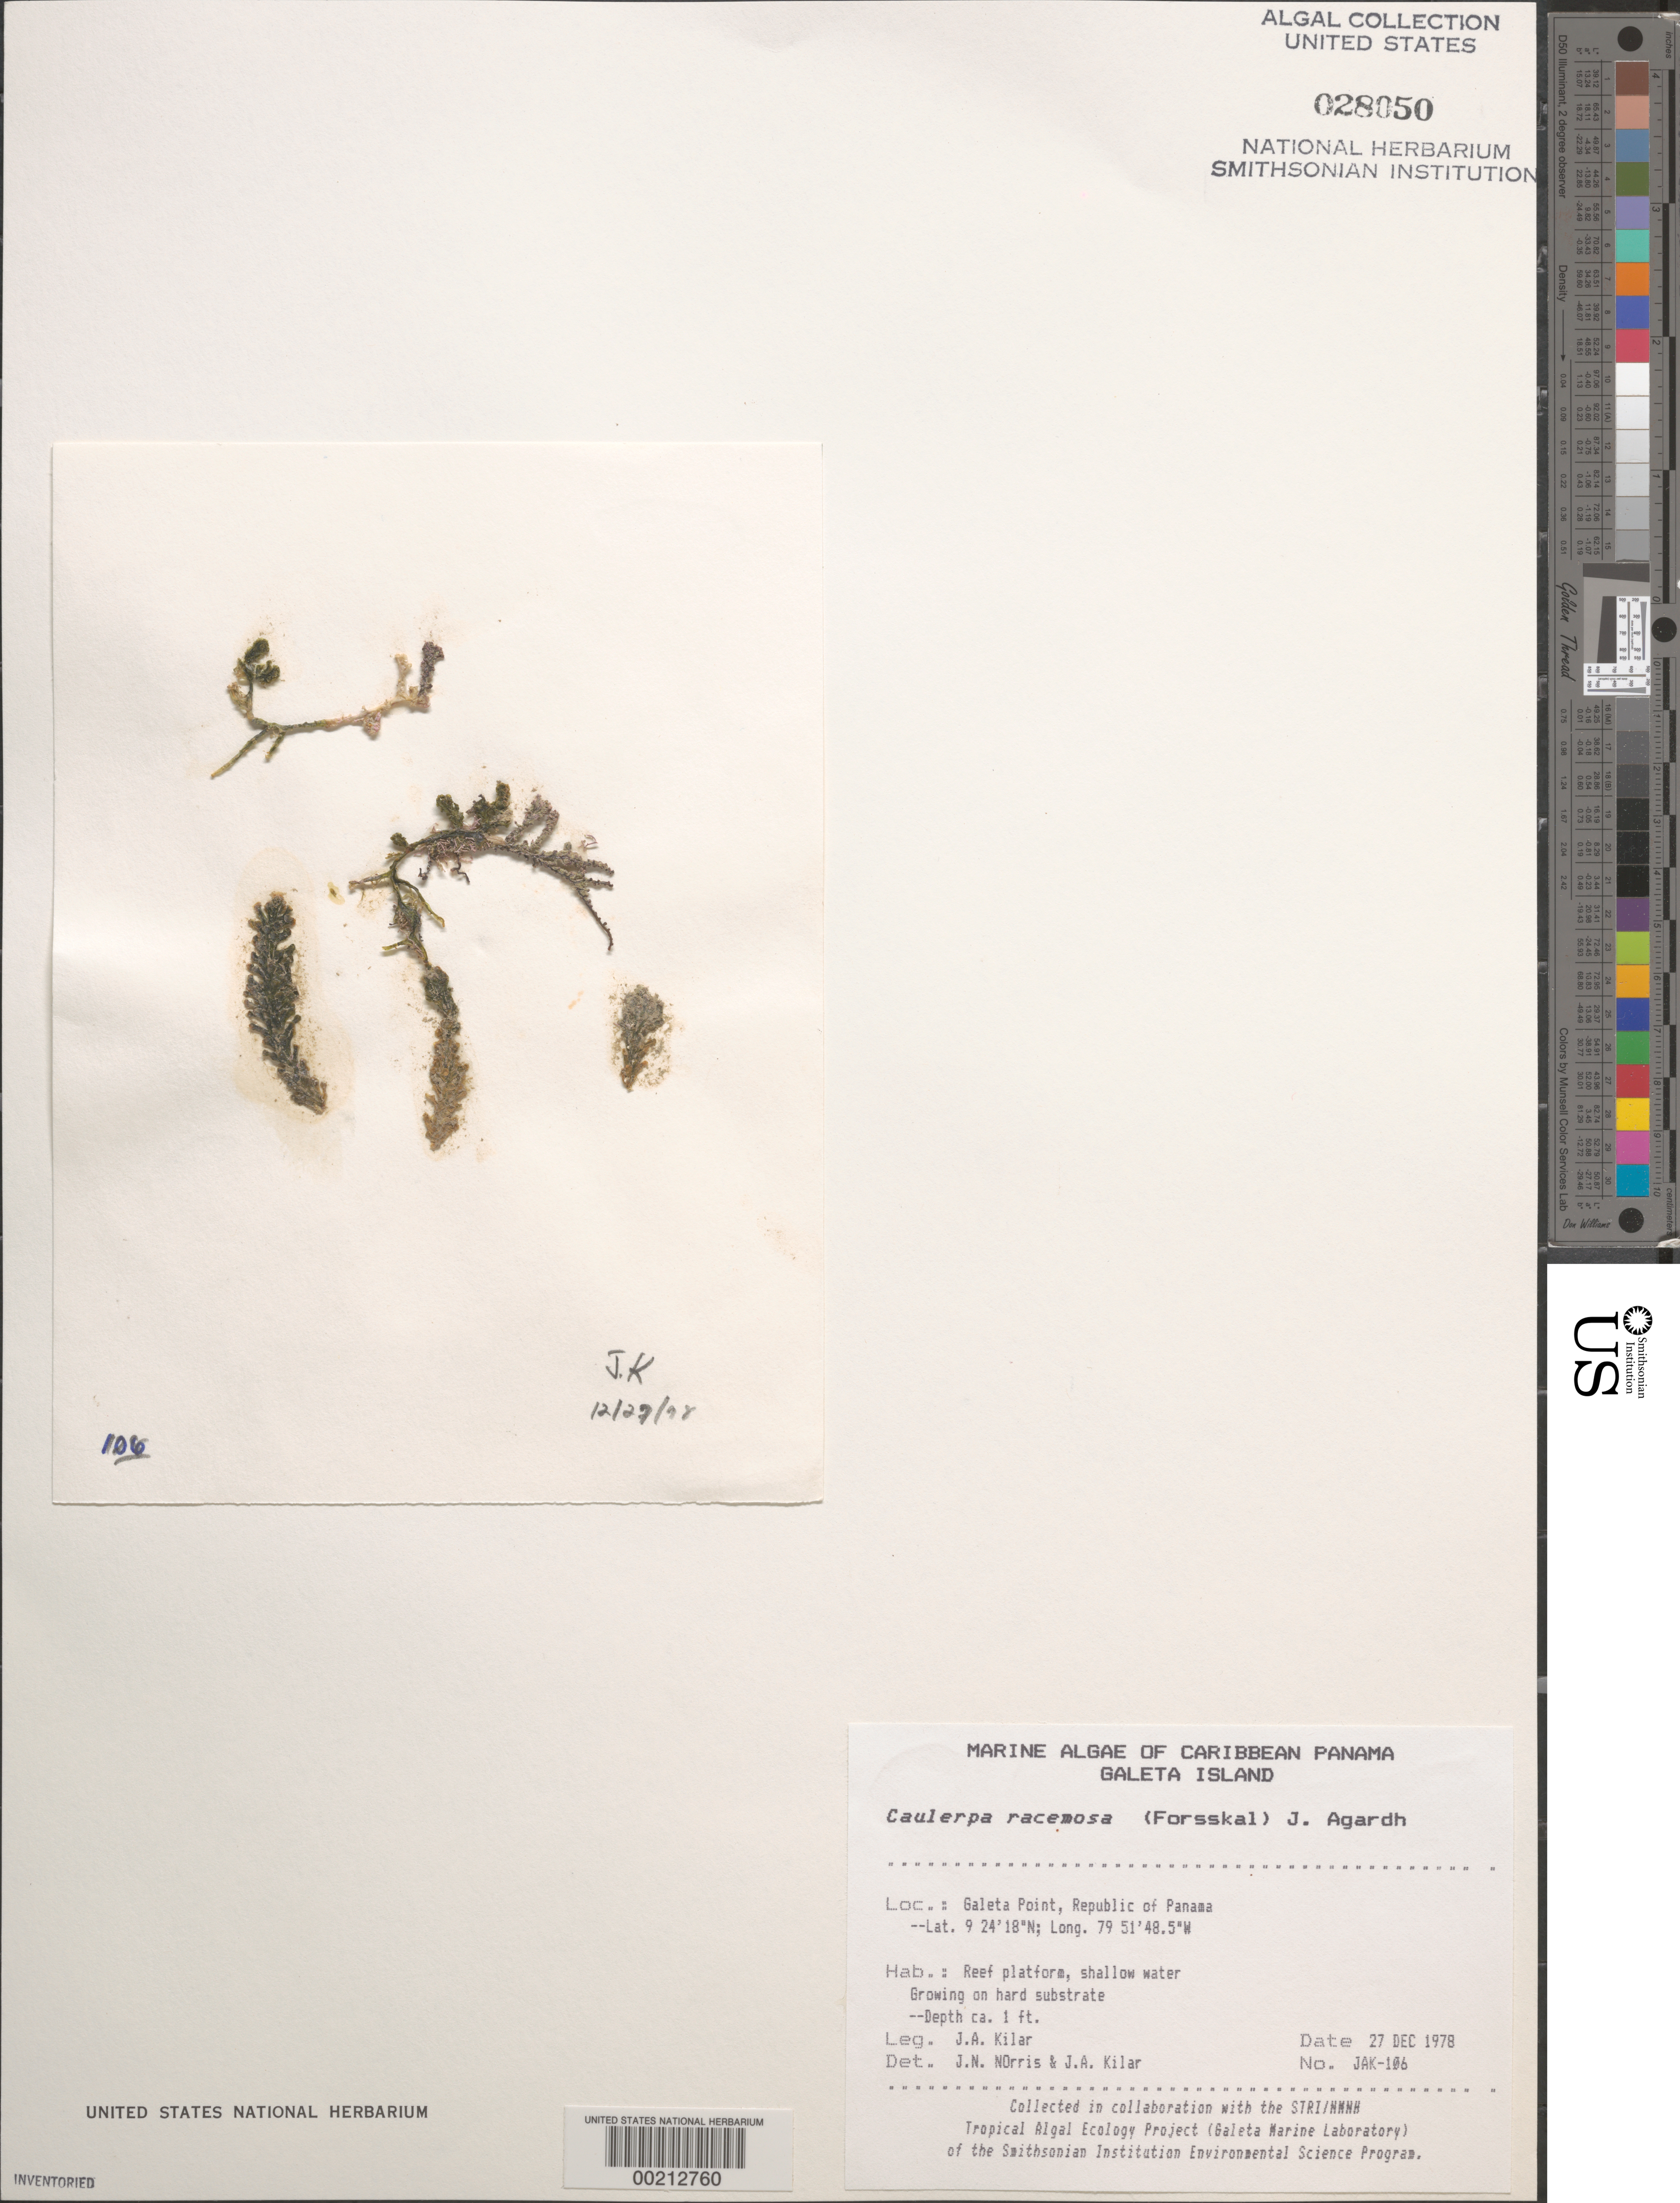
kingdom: Plantae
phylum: Chlorophyta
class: Ulvophyceae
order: Bryopsidales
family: Caulerpaceae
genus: Caulerpa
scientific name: Caulerpa racemosa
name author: (Forssk.) J. Agardh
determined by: Norris, J. N.; Kilar, J. A.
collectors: J. A. Kilar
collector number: JAK-106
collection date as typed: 27 Dec 1978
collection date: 1978-12-27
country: Panama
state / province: Colón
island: Galeta Island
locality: Galeta Point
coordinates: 9 24' 18" N, 79 51' 48.5" W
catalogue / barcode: US 28050